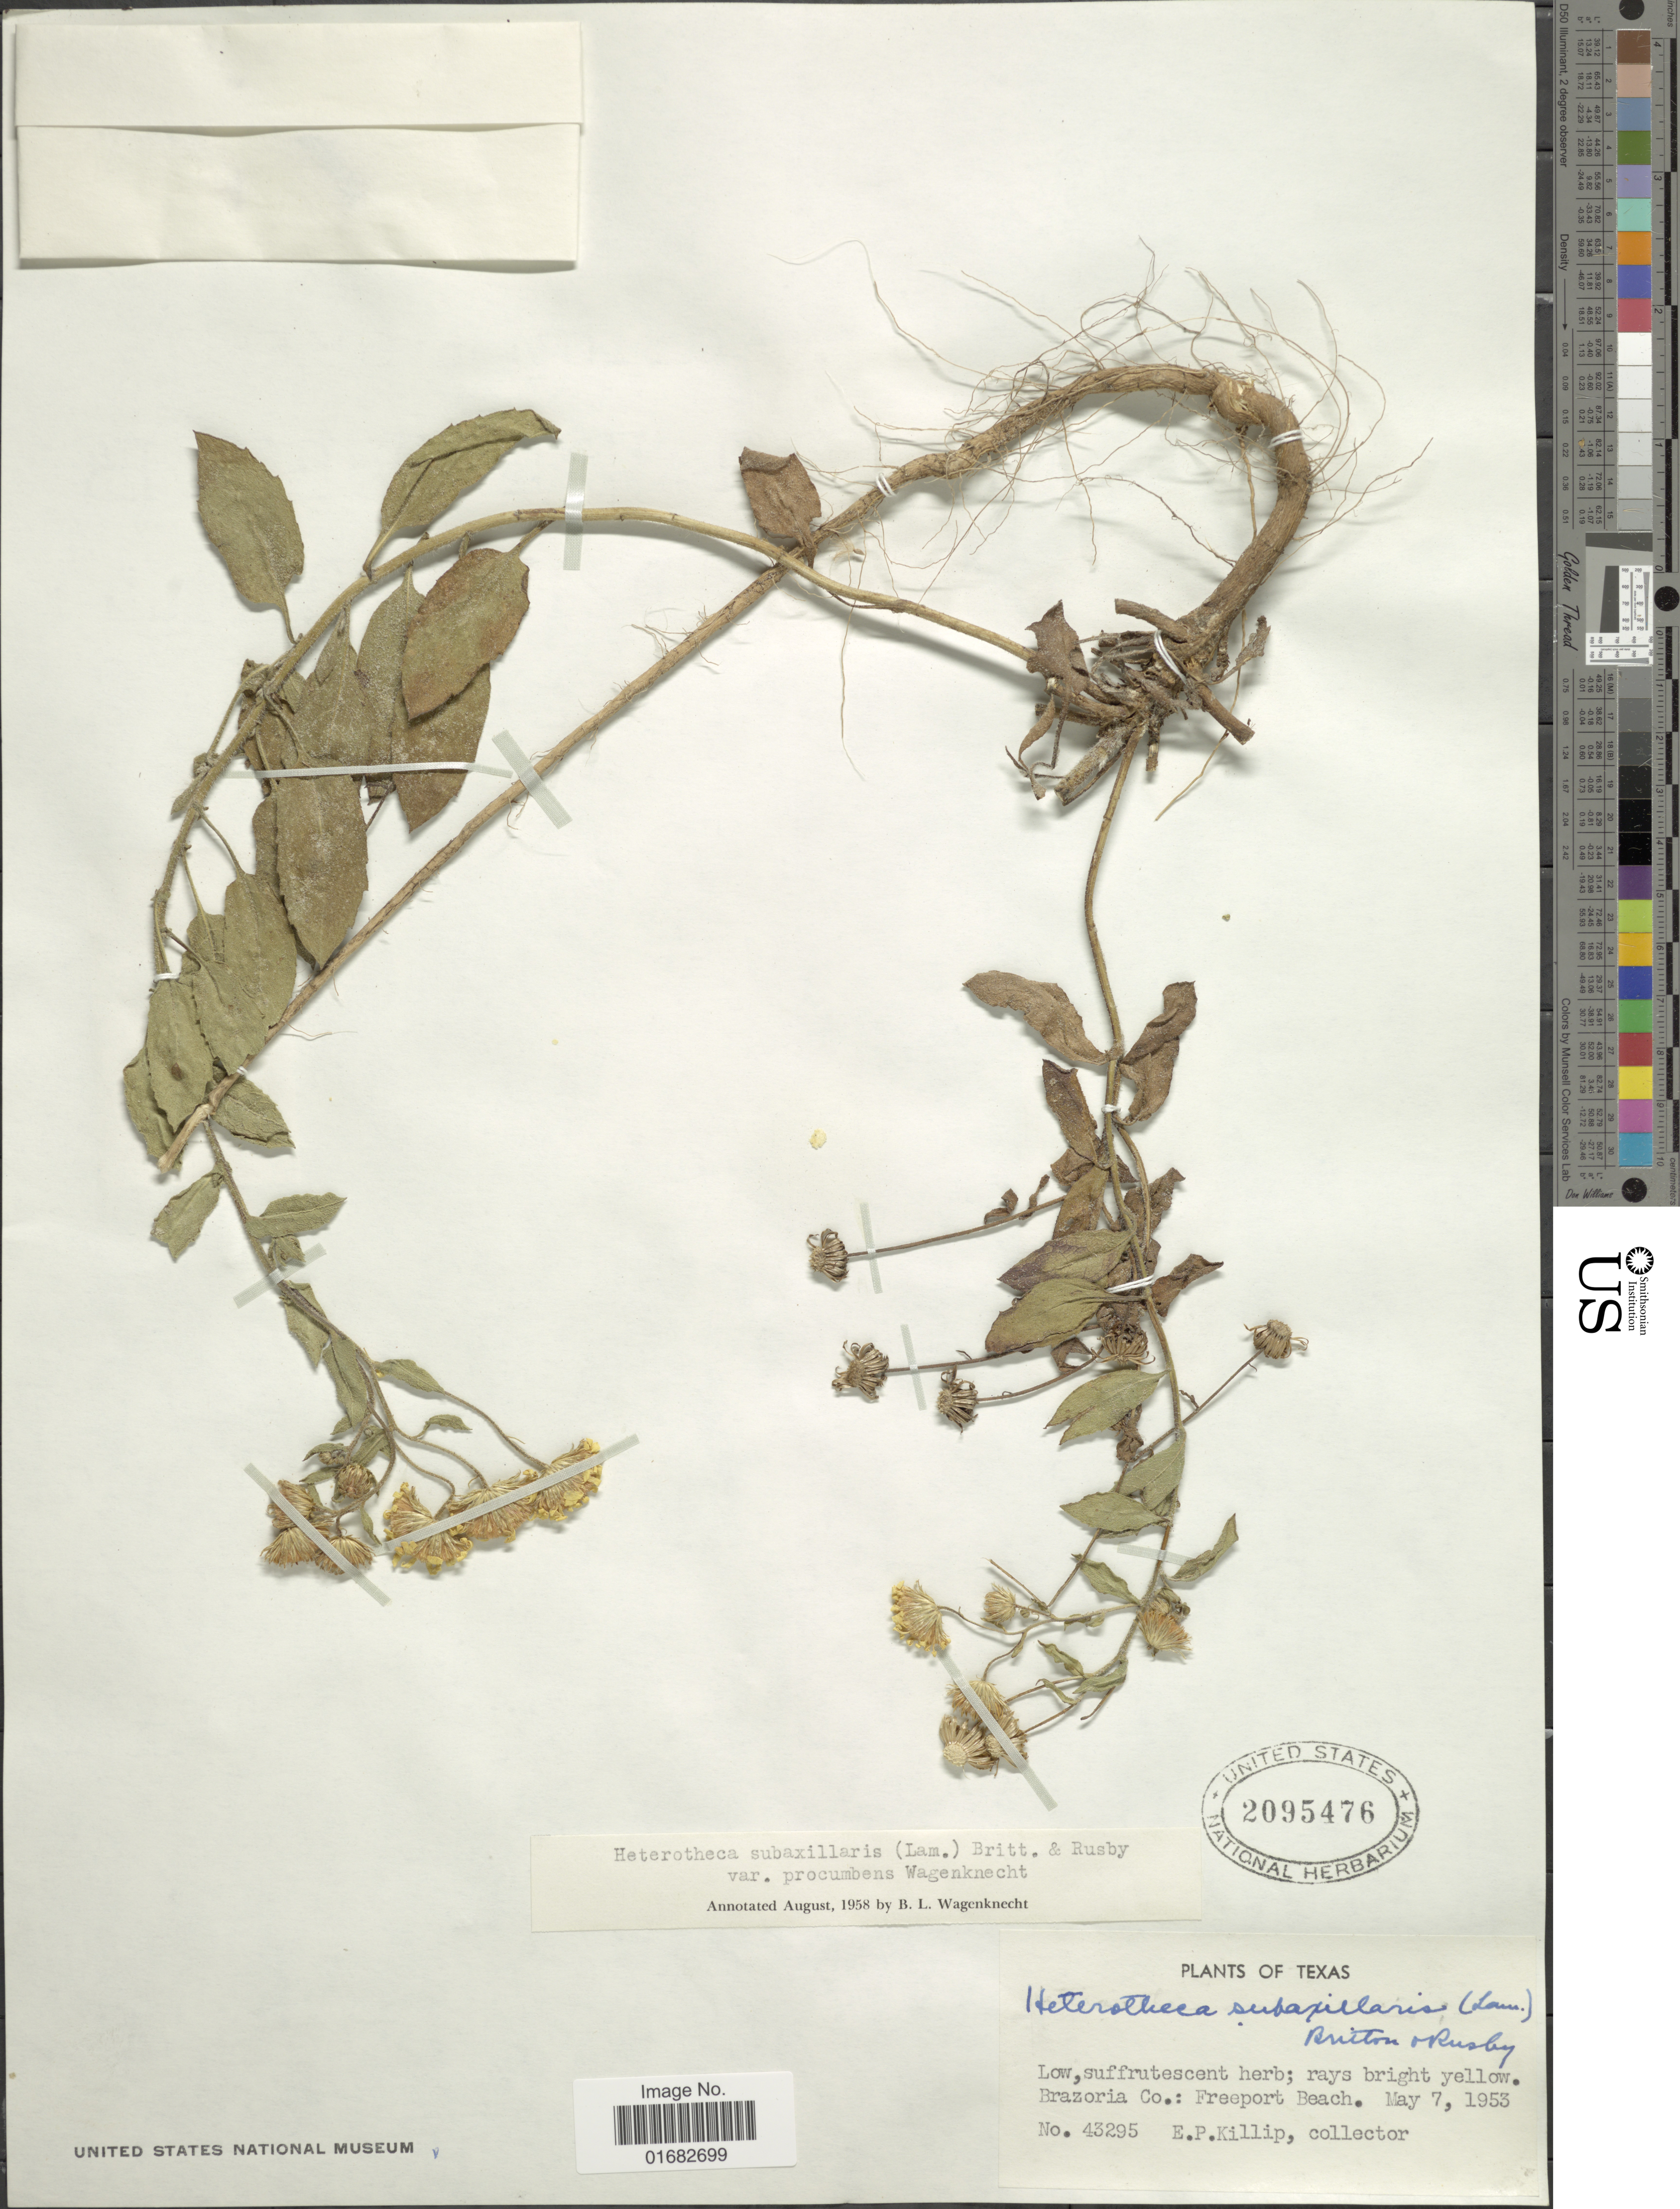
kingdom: Plantae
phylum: Tracheophyta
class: Magnoliopsida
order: Asterales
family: Asteraceae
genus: Heterotheca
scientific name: Heterotheca subaxillaris var. procumbens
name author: Wagenknecht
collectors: E. P. Killip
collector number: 43295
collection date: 1953-05-07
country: United States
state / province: Texas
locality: Brazoria Co.: Freeport Beach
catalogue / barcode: US 2095476